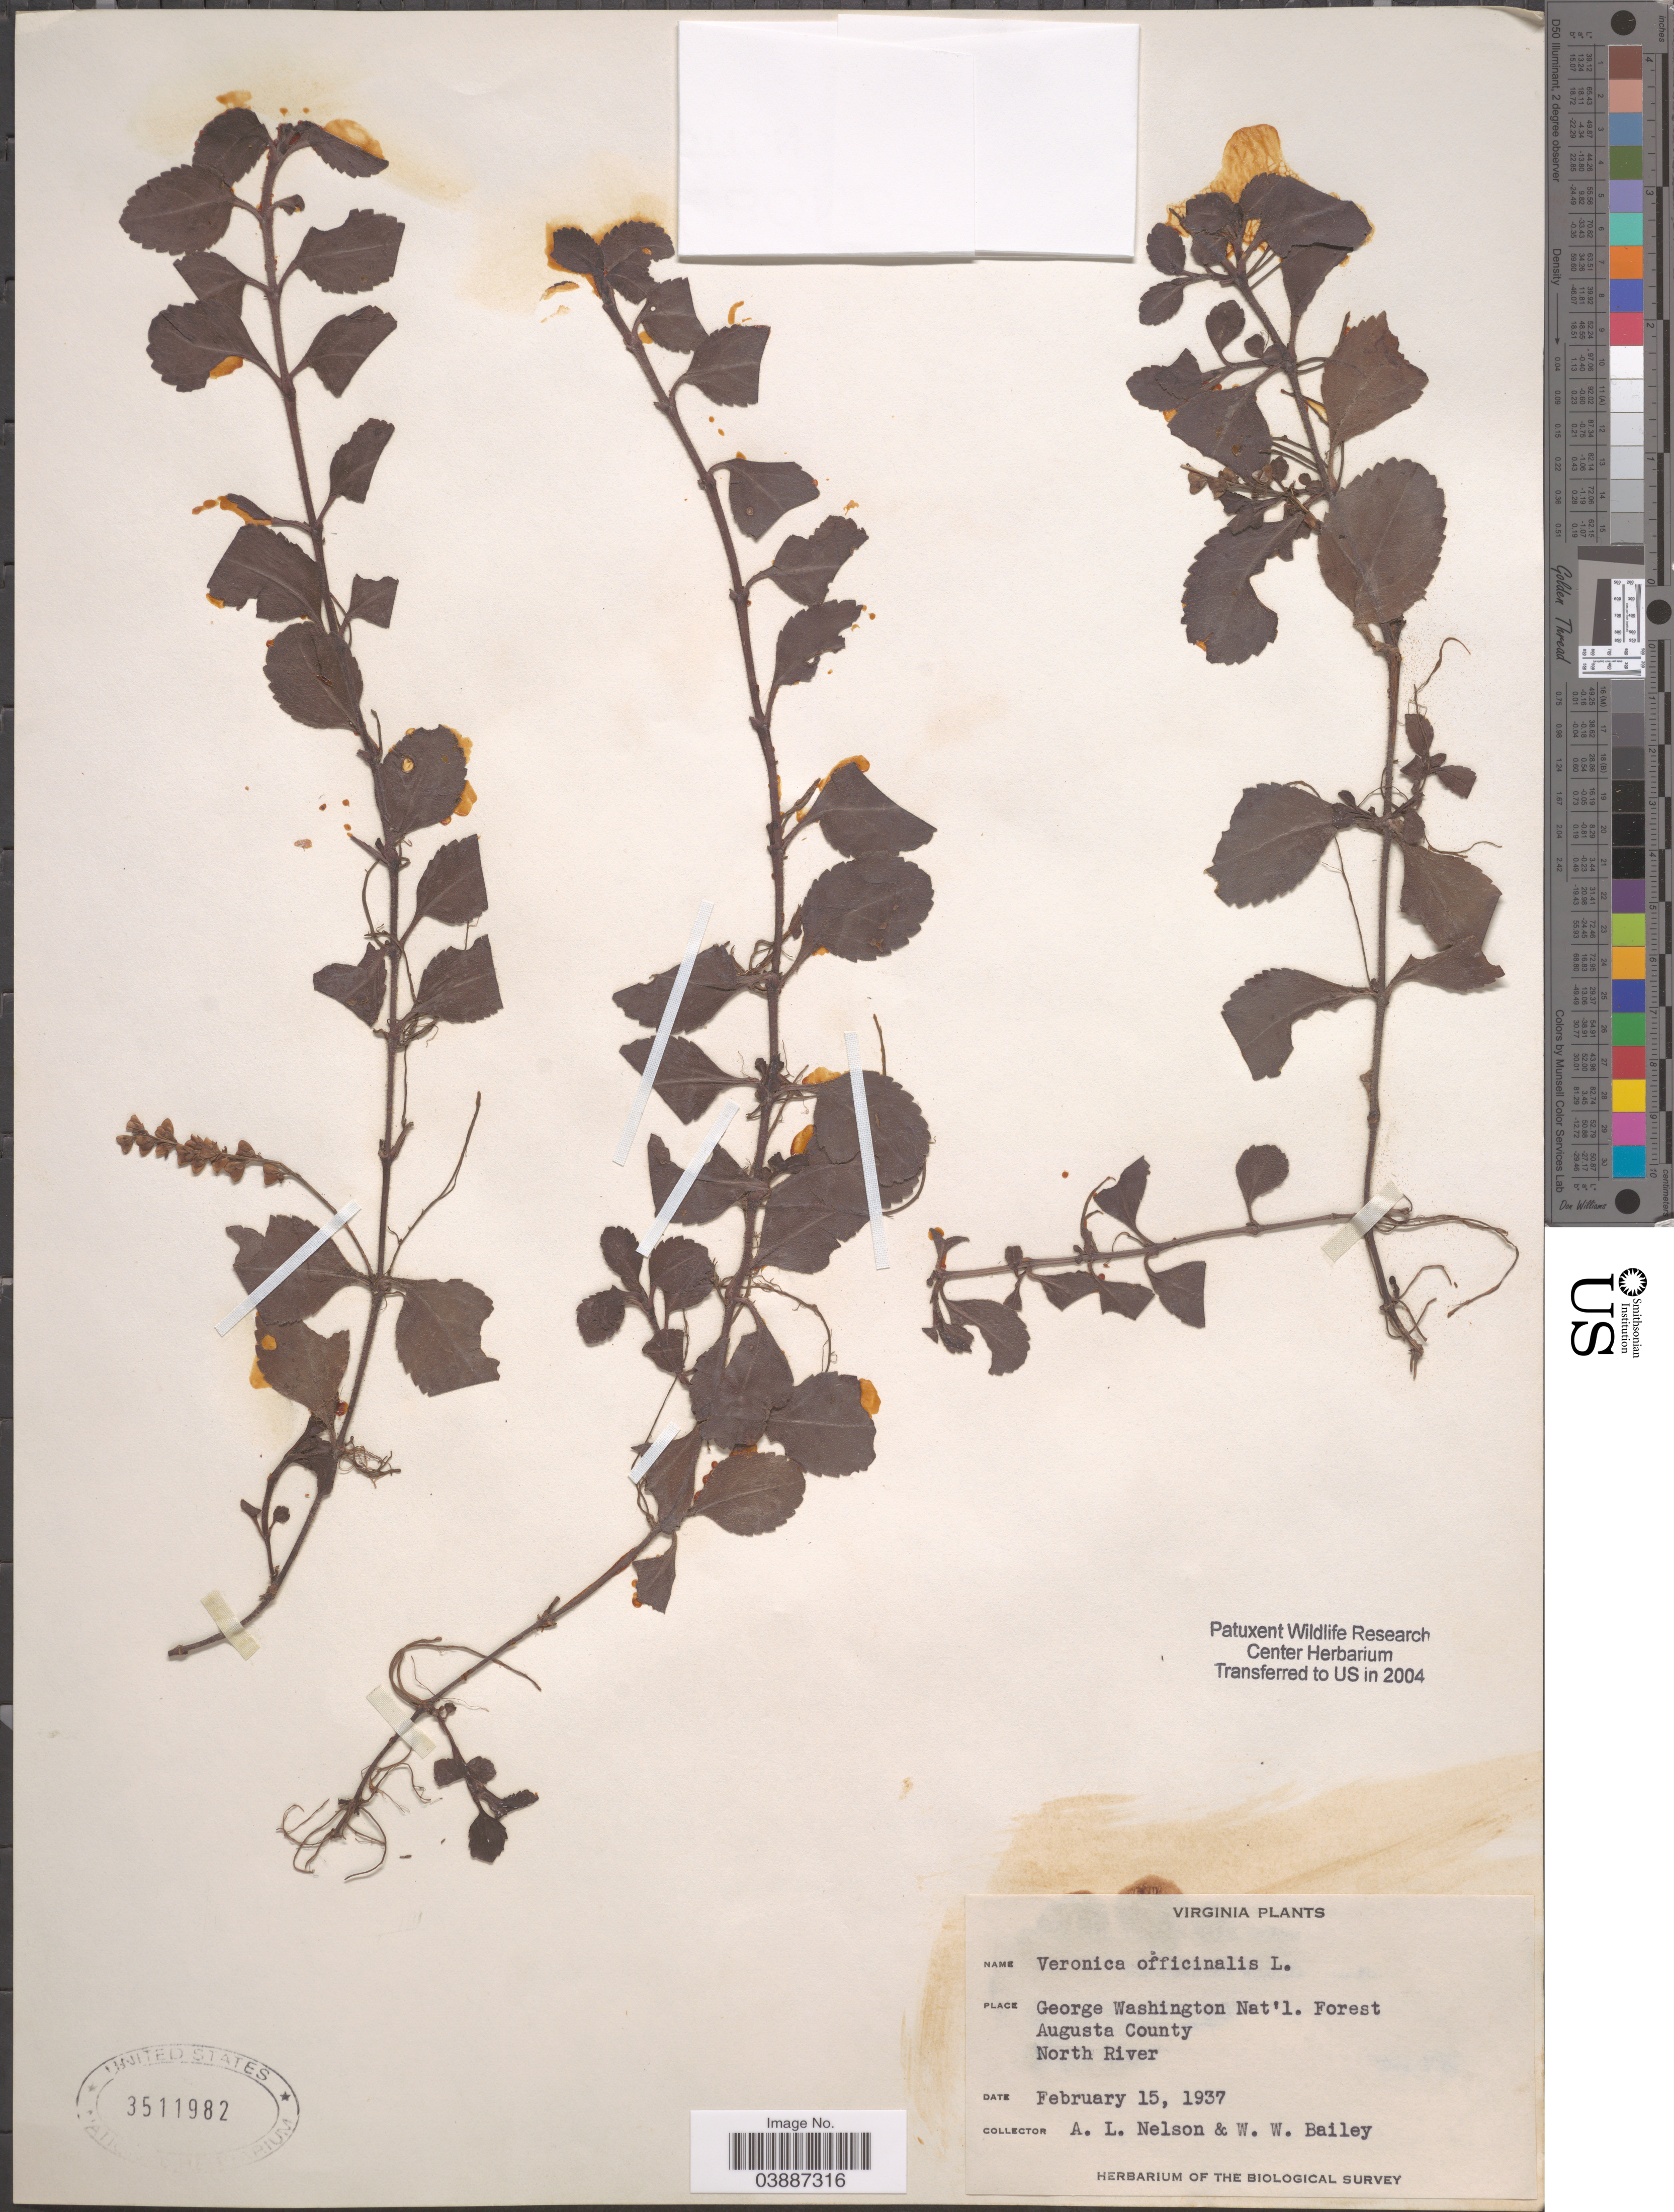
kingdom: Plantae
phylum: Tracheophyta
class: Magnoliopsida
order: Lamiales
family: Plantaginaceae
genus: Veronica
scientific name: Veronica officinalis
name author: L.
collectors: A. L. Nelson & W. W. Bailey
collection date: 1937-02-15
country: United States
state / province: Virginia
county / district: Augusta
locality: George Washington Nat'l. Forest Augusta County. North River.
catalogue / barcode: US 3511982